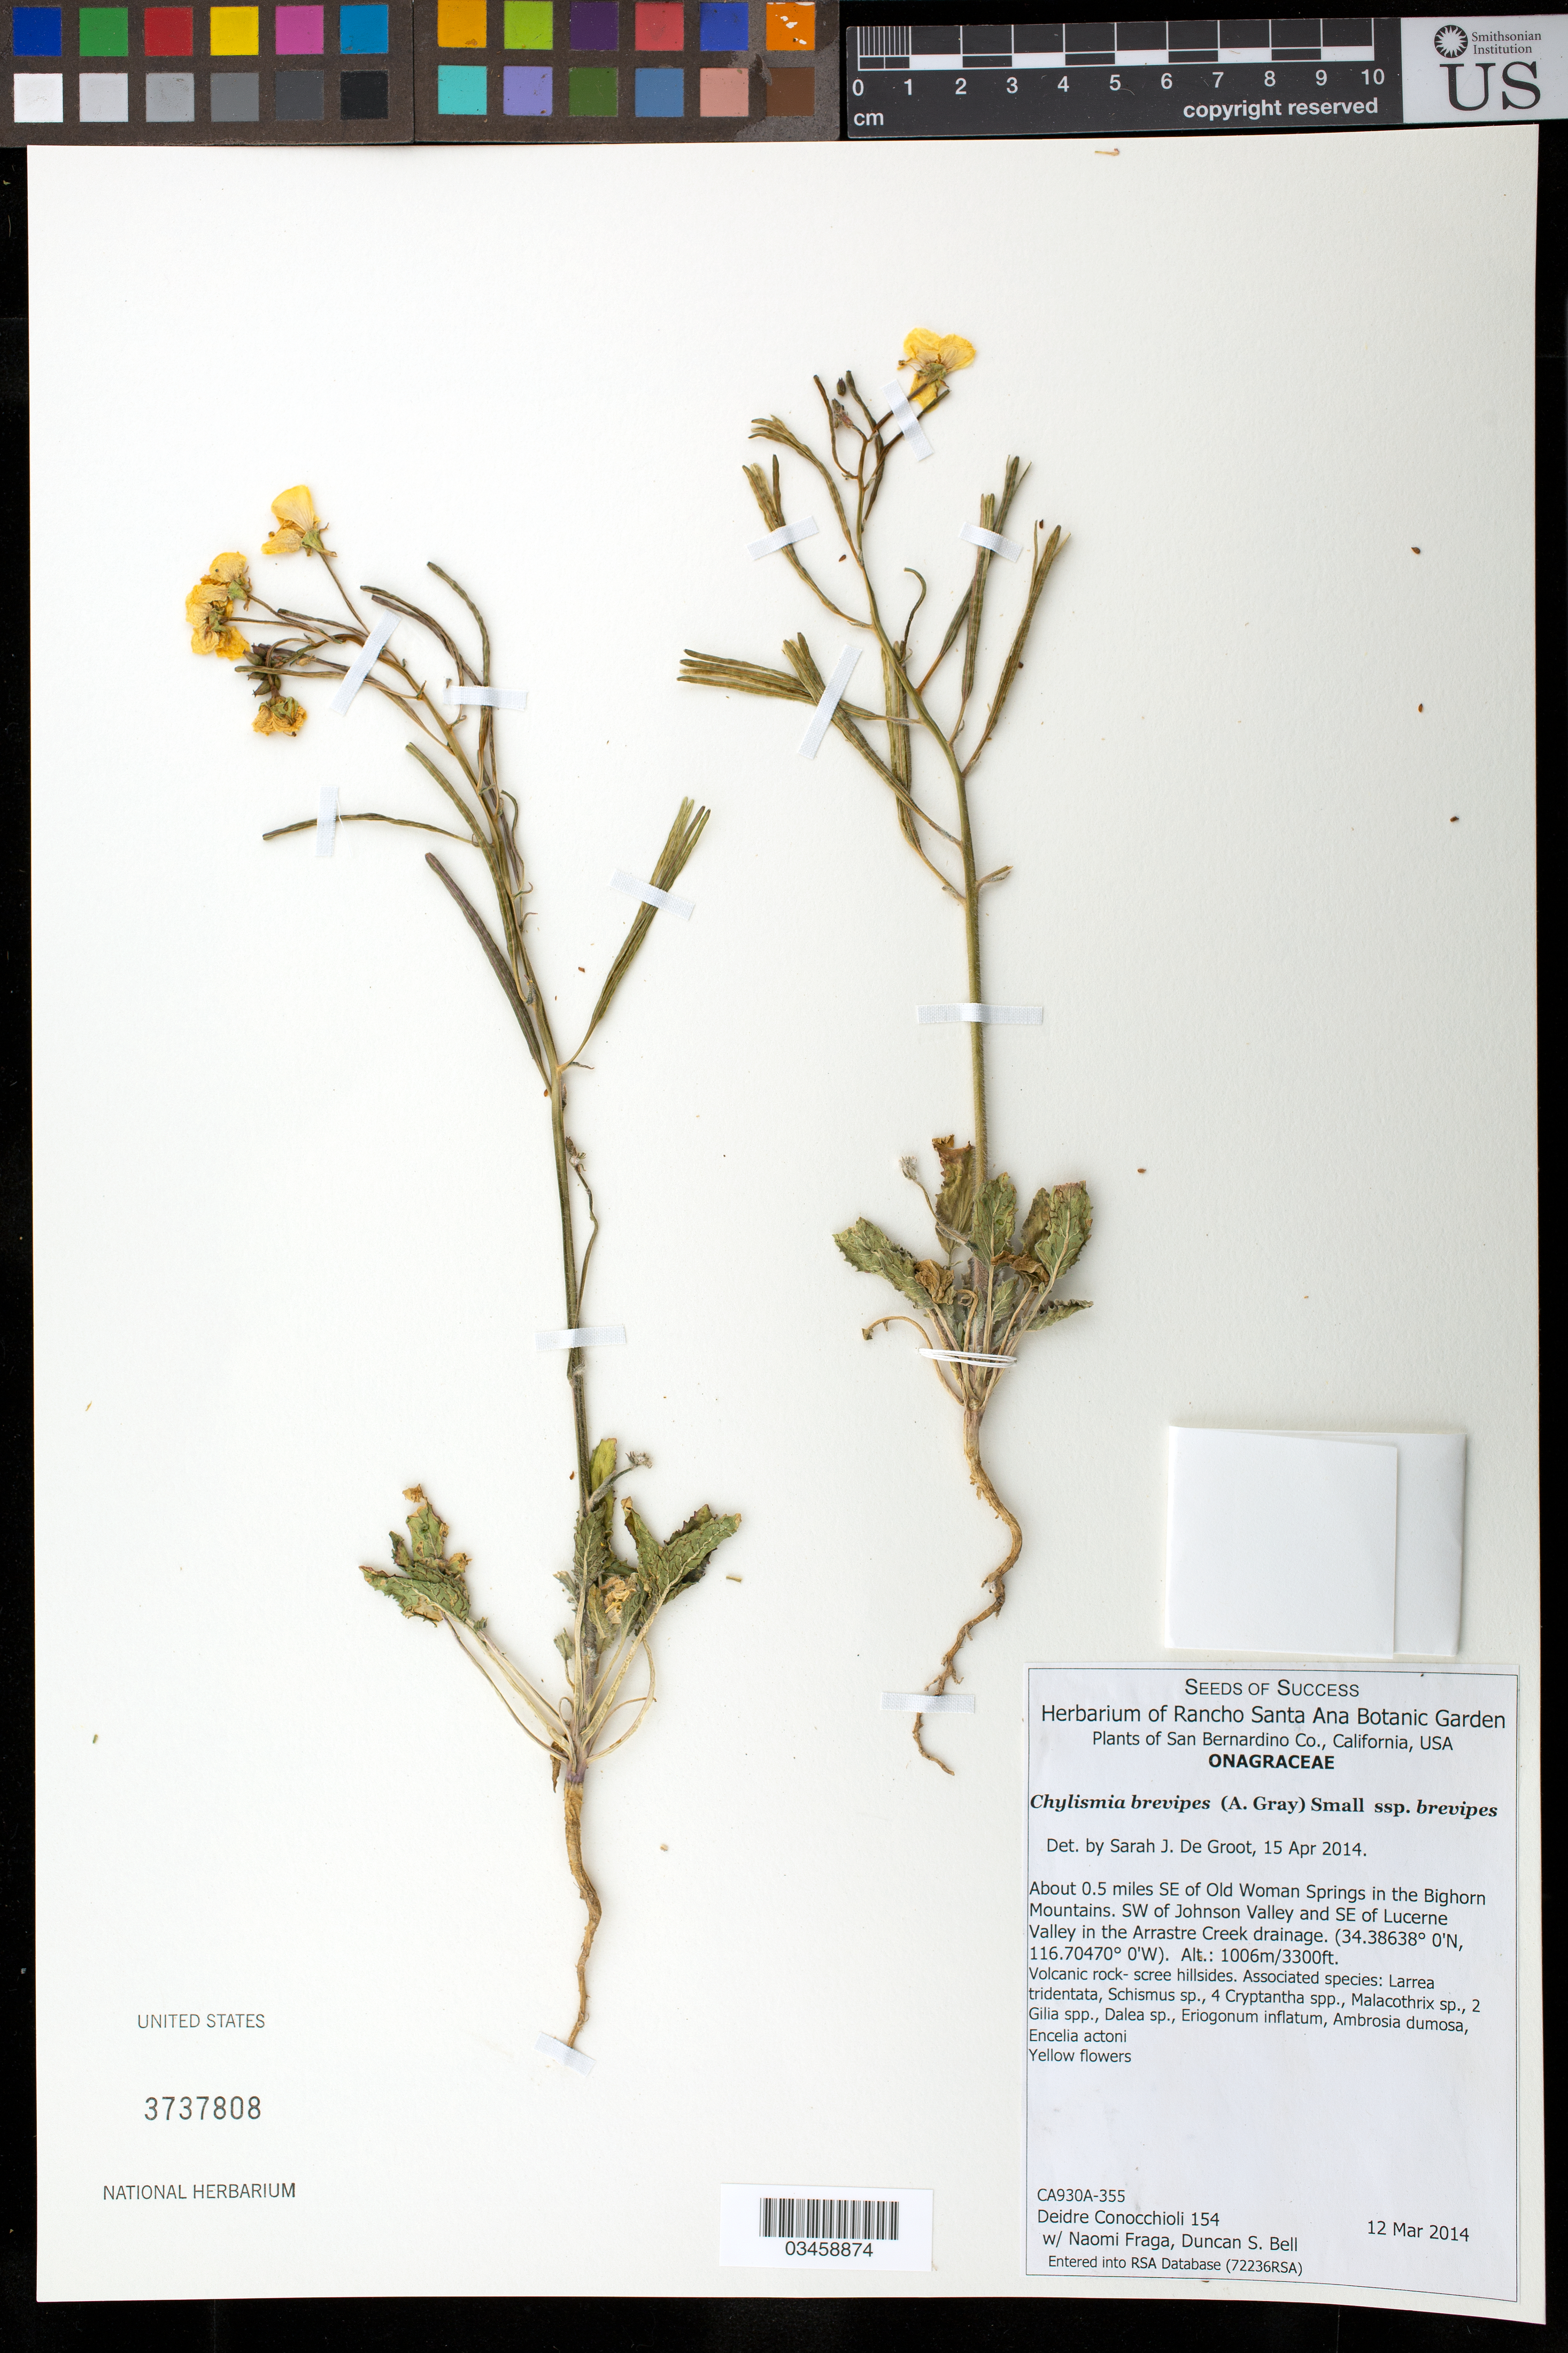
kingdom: Plantae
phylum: Tracheophyta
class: Magnoliopsida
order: Myrtales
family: Onagraceae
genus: Chylismia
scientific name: Chylismia brevipes subsp. brevipes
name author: (A. Gray) Small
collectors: D. Conocchioli, D. S. Bell & N. Fraga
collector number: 154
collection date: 2014-03-12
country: United States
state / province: California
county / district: San Bernardino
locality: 0.5 mi. SE of Old Woman Springs in the Bighorn Mts. SW of Johnson Valley and SE of Lucerne Valley in the Arrastre Creek drainage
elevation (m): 1006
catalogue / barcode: US 3737808